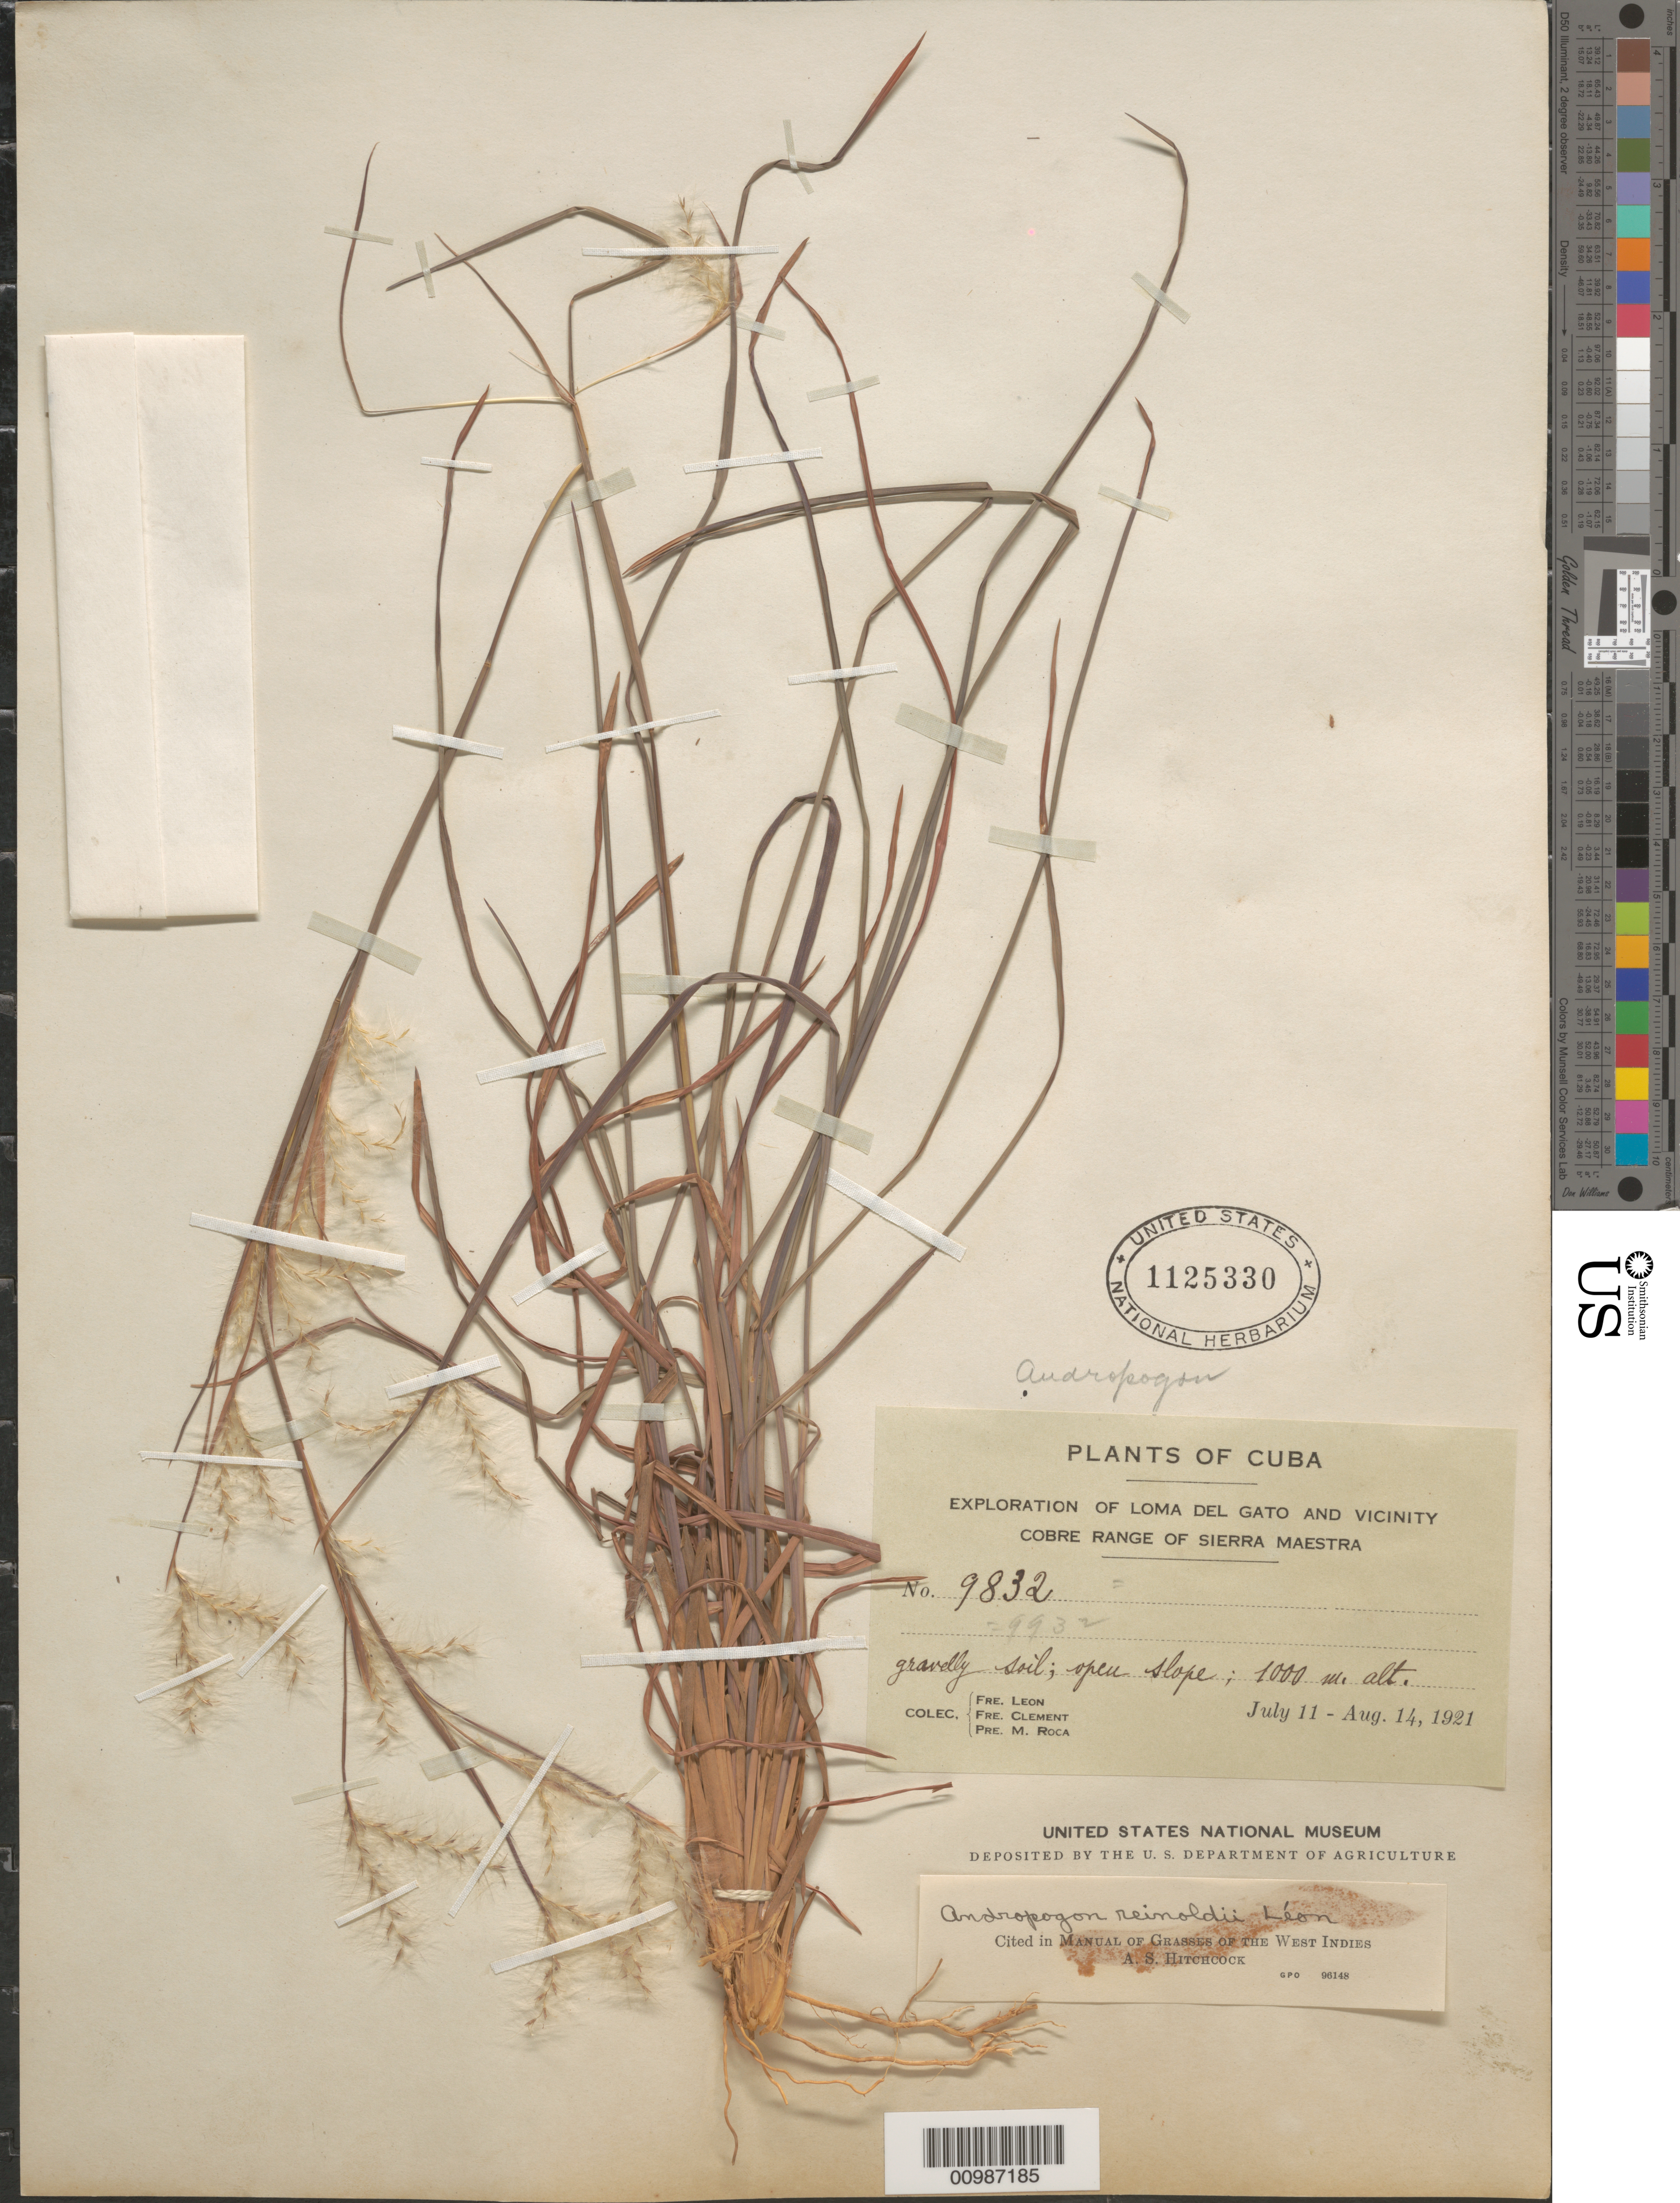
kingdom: Plantae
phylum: Tracheophyta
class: Liliopsida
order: Poales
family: Poaceae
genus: Andropogon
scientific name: Andropogon reinoldii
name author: León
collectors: Bro. León, B. Clement & M. Roca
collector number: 9832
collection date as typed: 11 Jul 1921 to14 Aug 1921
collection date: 1921-07-11/1921-08-14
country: Cuba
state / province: Oriente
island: Cuba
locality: Cobre Range of Sierra Maestra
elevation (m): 1000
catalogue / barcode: US 1125330